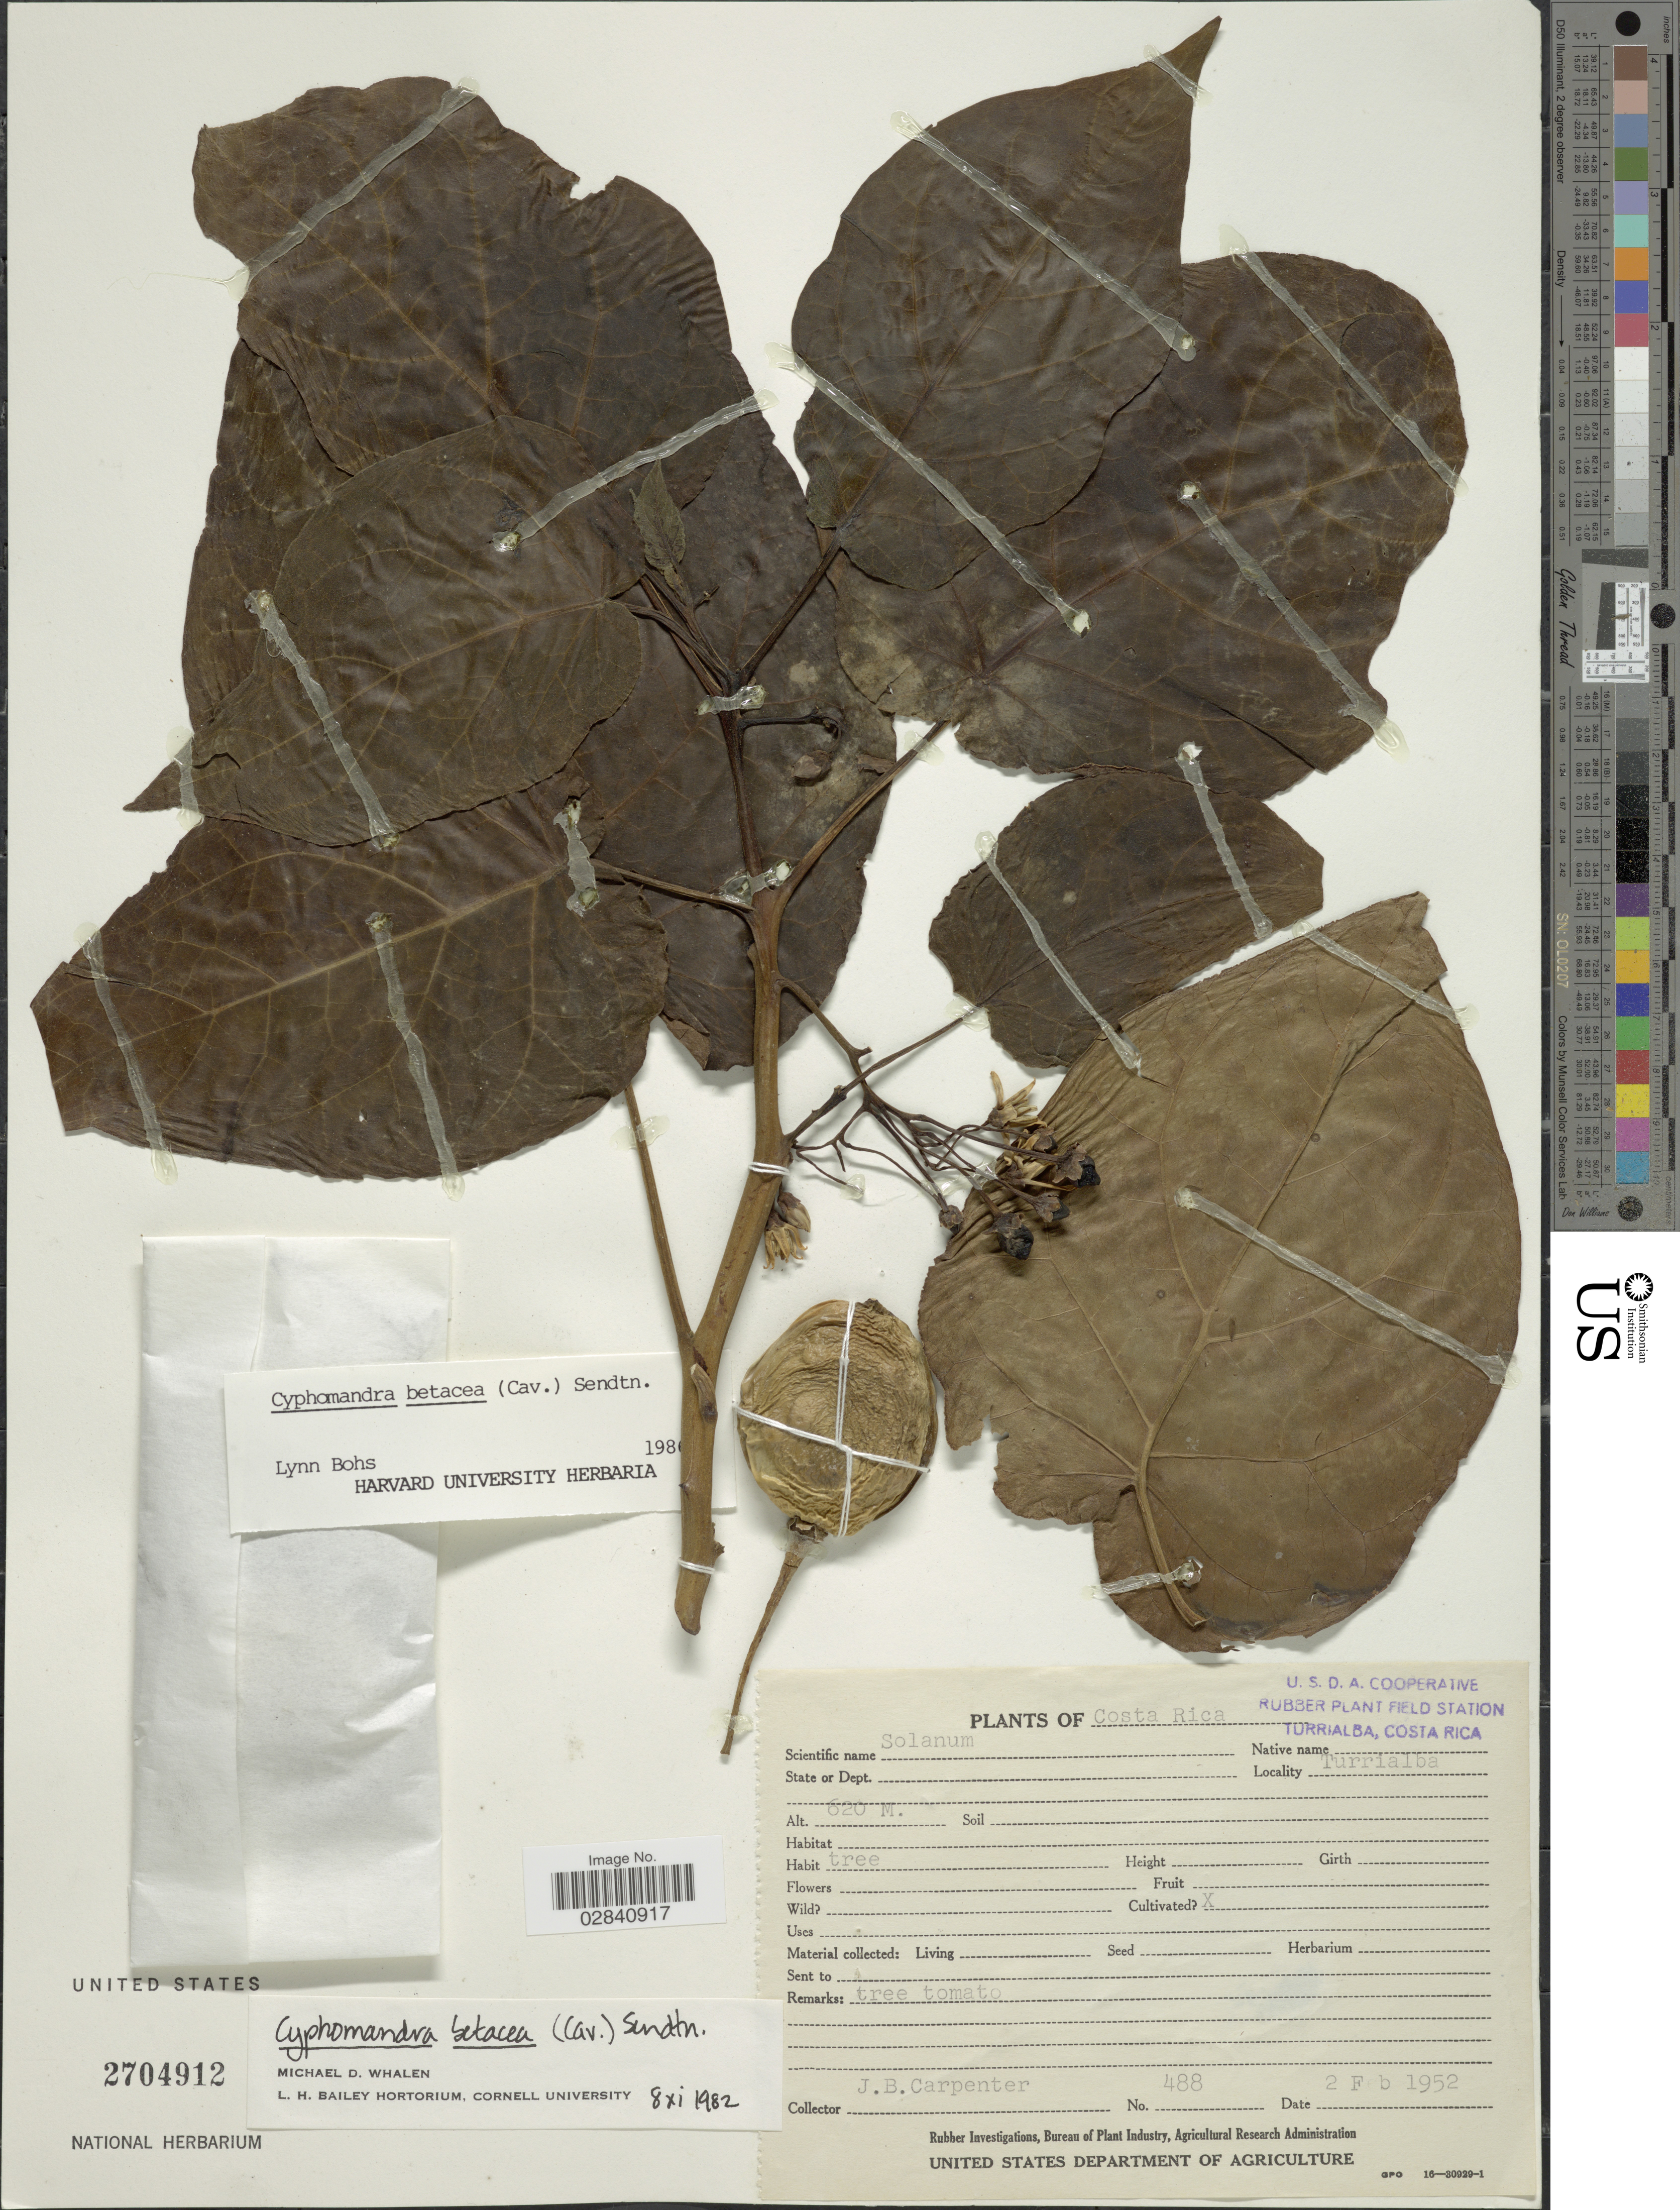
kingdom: Plantae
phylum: Tracheophyta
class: Magnoliopsida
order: Solanales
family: Solanaceae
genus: Cyphomandra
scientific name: Cyphomandra betacea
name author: (Cav.) Sendtn.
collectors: J. Carpenter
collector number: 488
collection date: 1952-02-02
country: Costa Rica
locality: Turrialba.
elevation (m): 620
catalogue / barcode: US 2704912